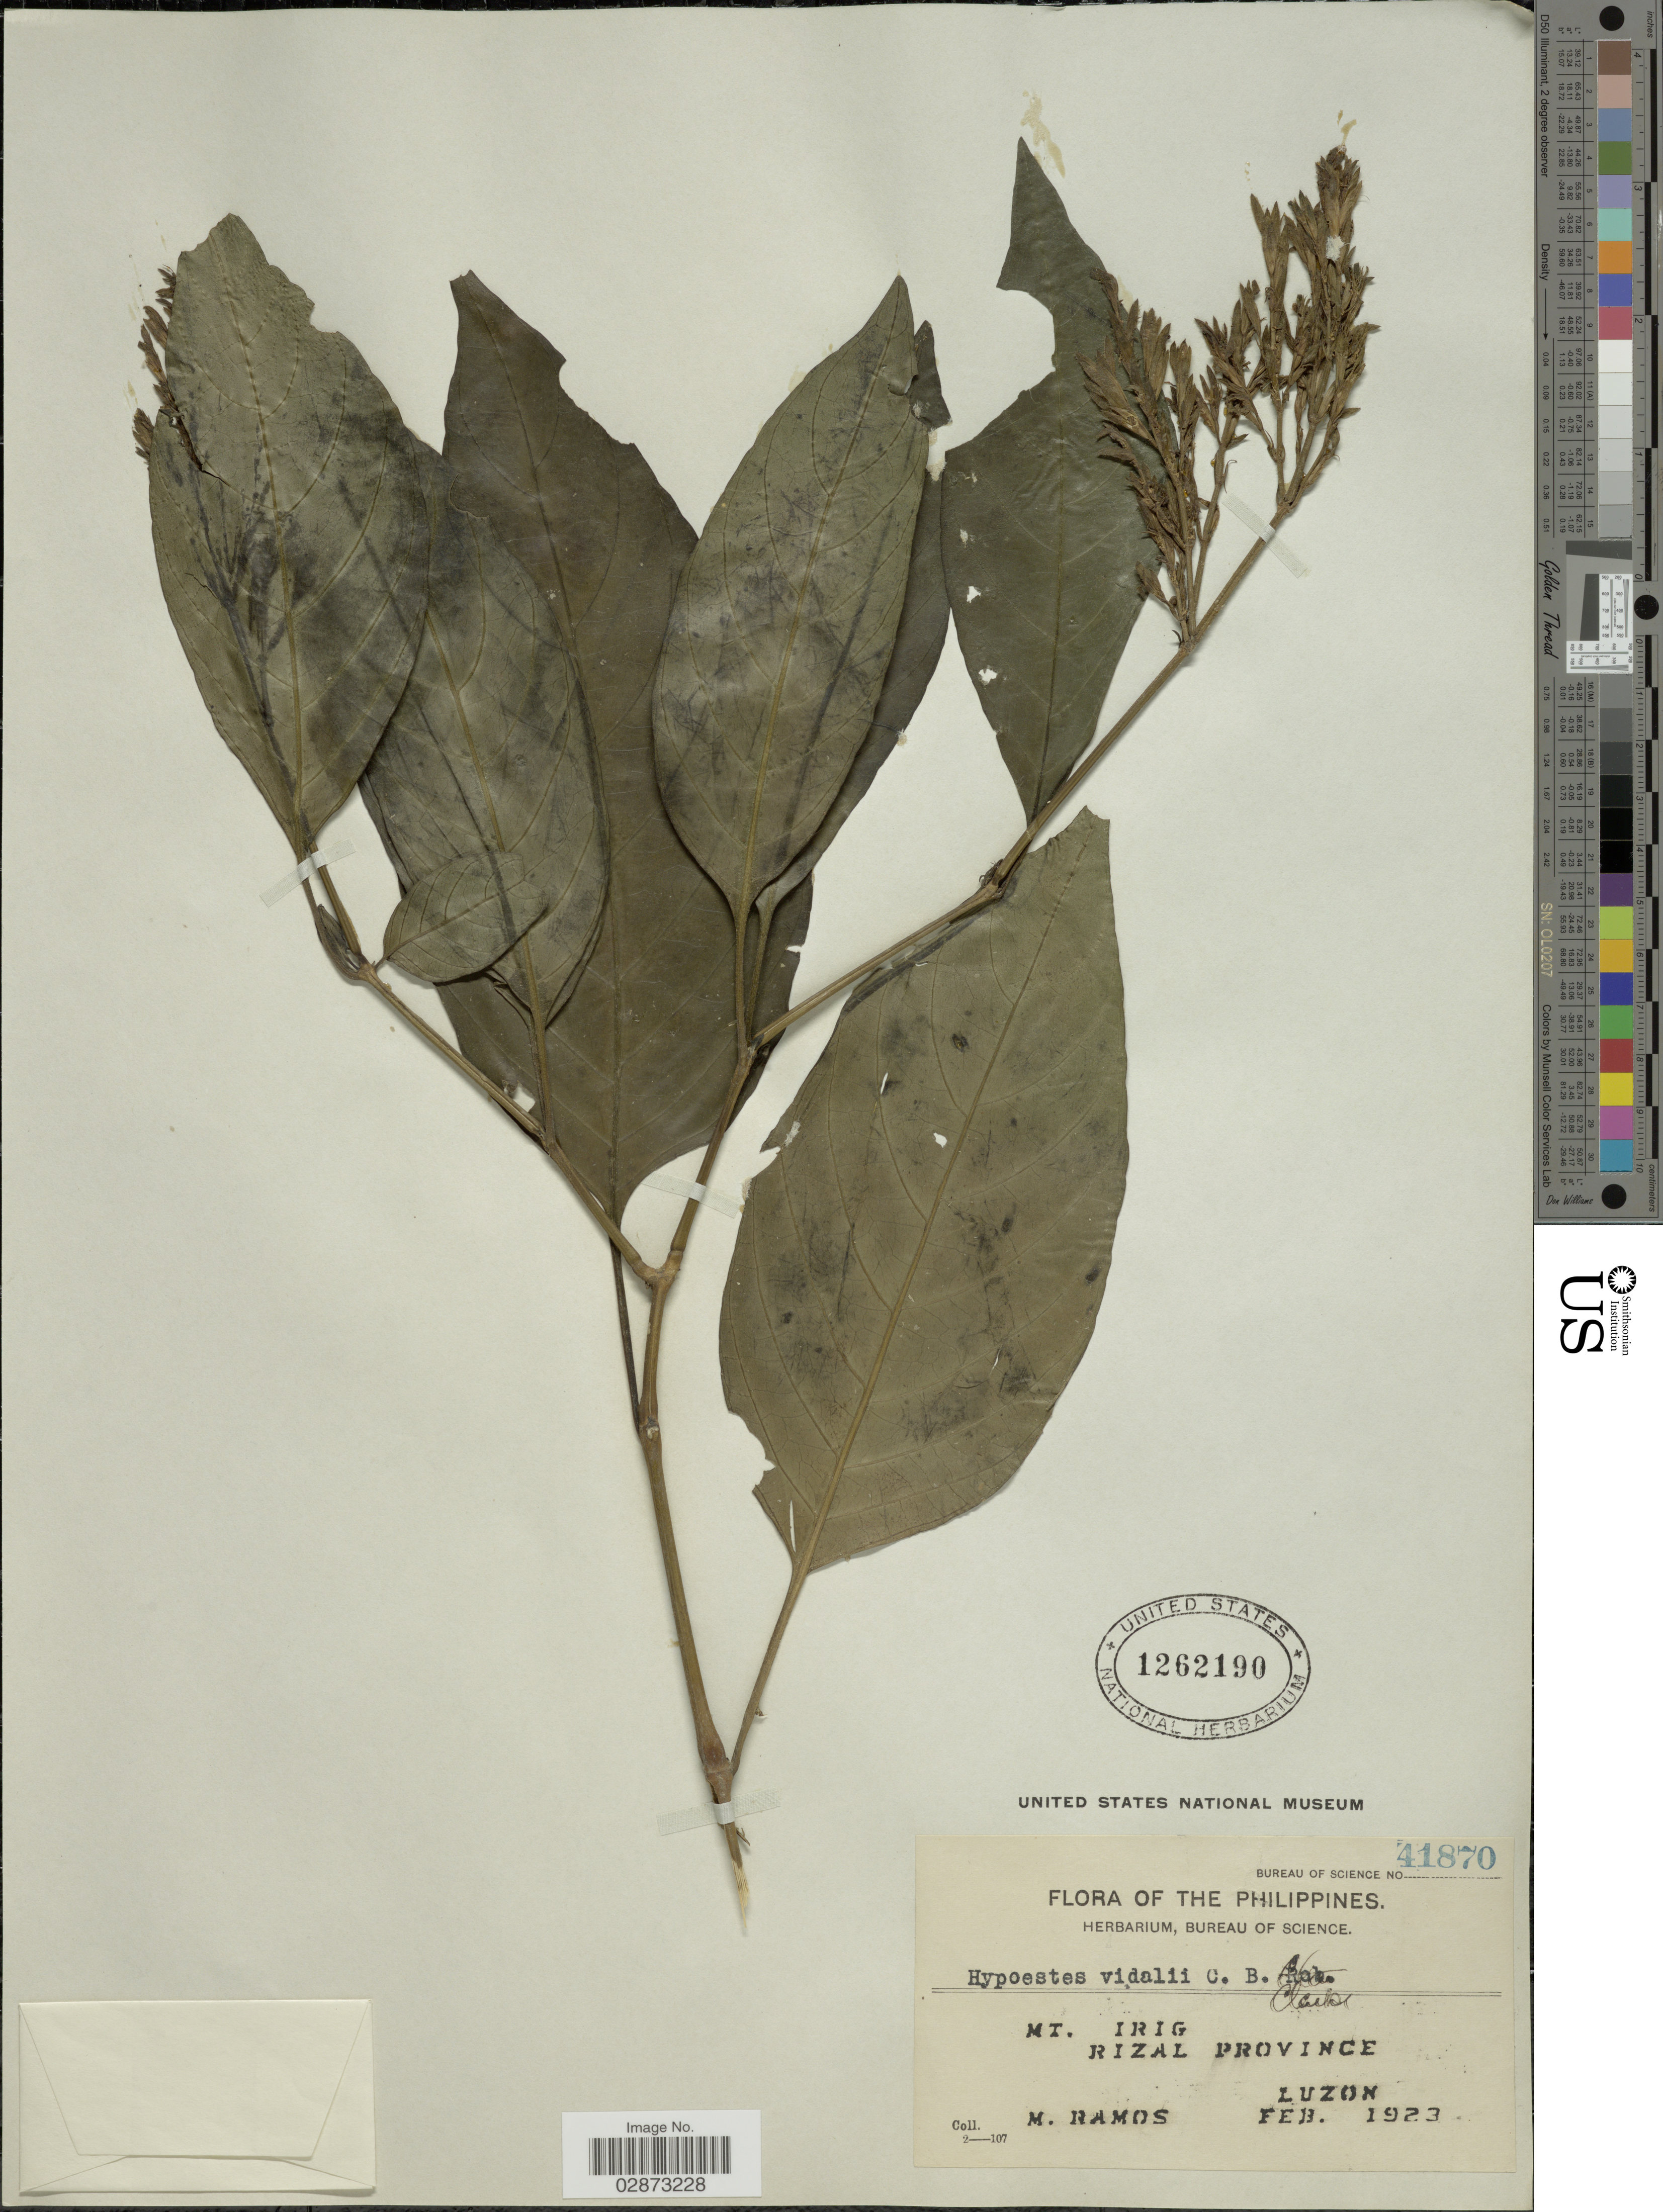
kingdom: Plantae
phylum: Tracheophyta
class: Magnoliopsida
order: Lamiales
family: Acanthaceae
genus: Hypoestes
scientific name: Hypoestes vidalii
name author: C.B. Clarke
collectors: M. Ramos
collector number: Bureau of Science 41870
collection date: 1923-02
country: Philippines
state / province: Calabarzon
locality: Mt. Irig. Rizal Province. Luzon.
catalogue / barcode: US 1262190